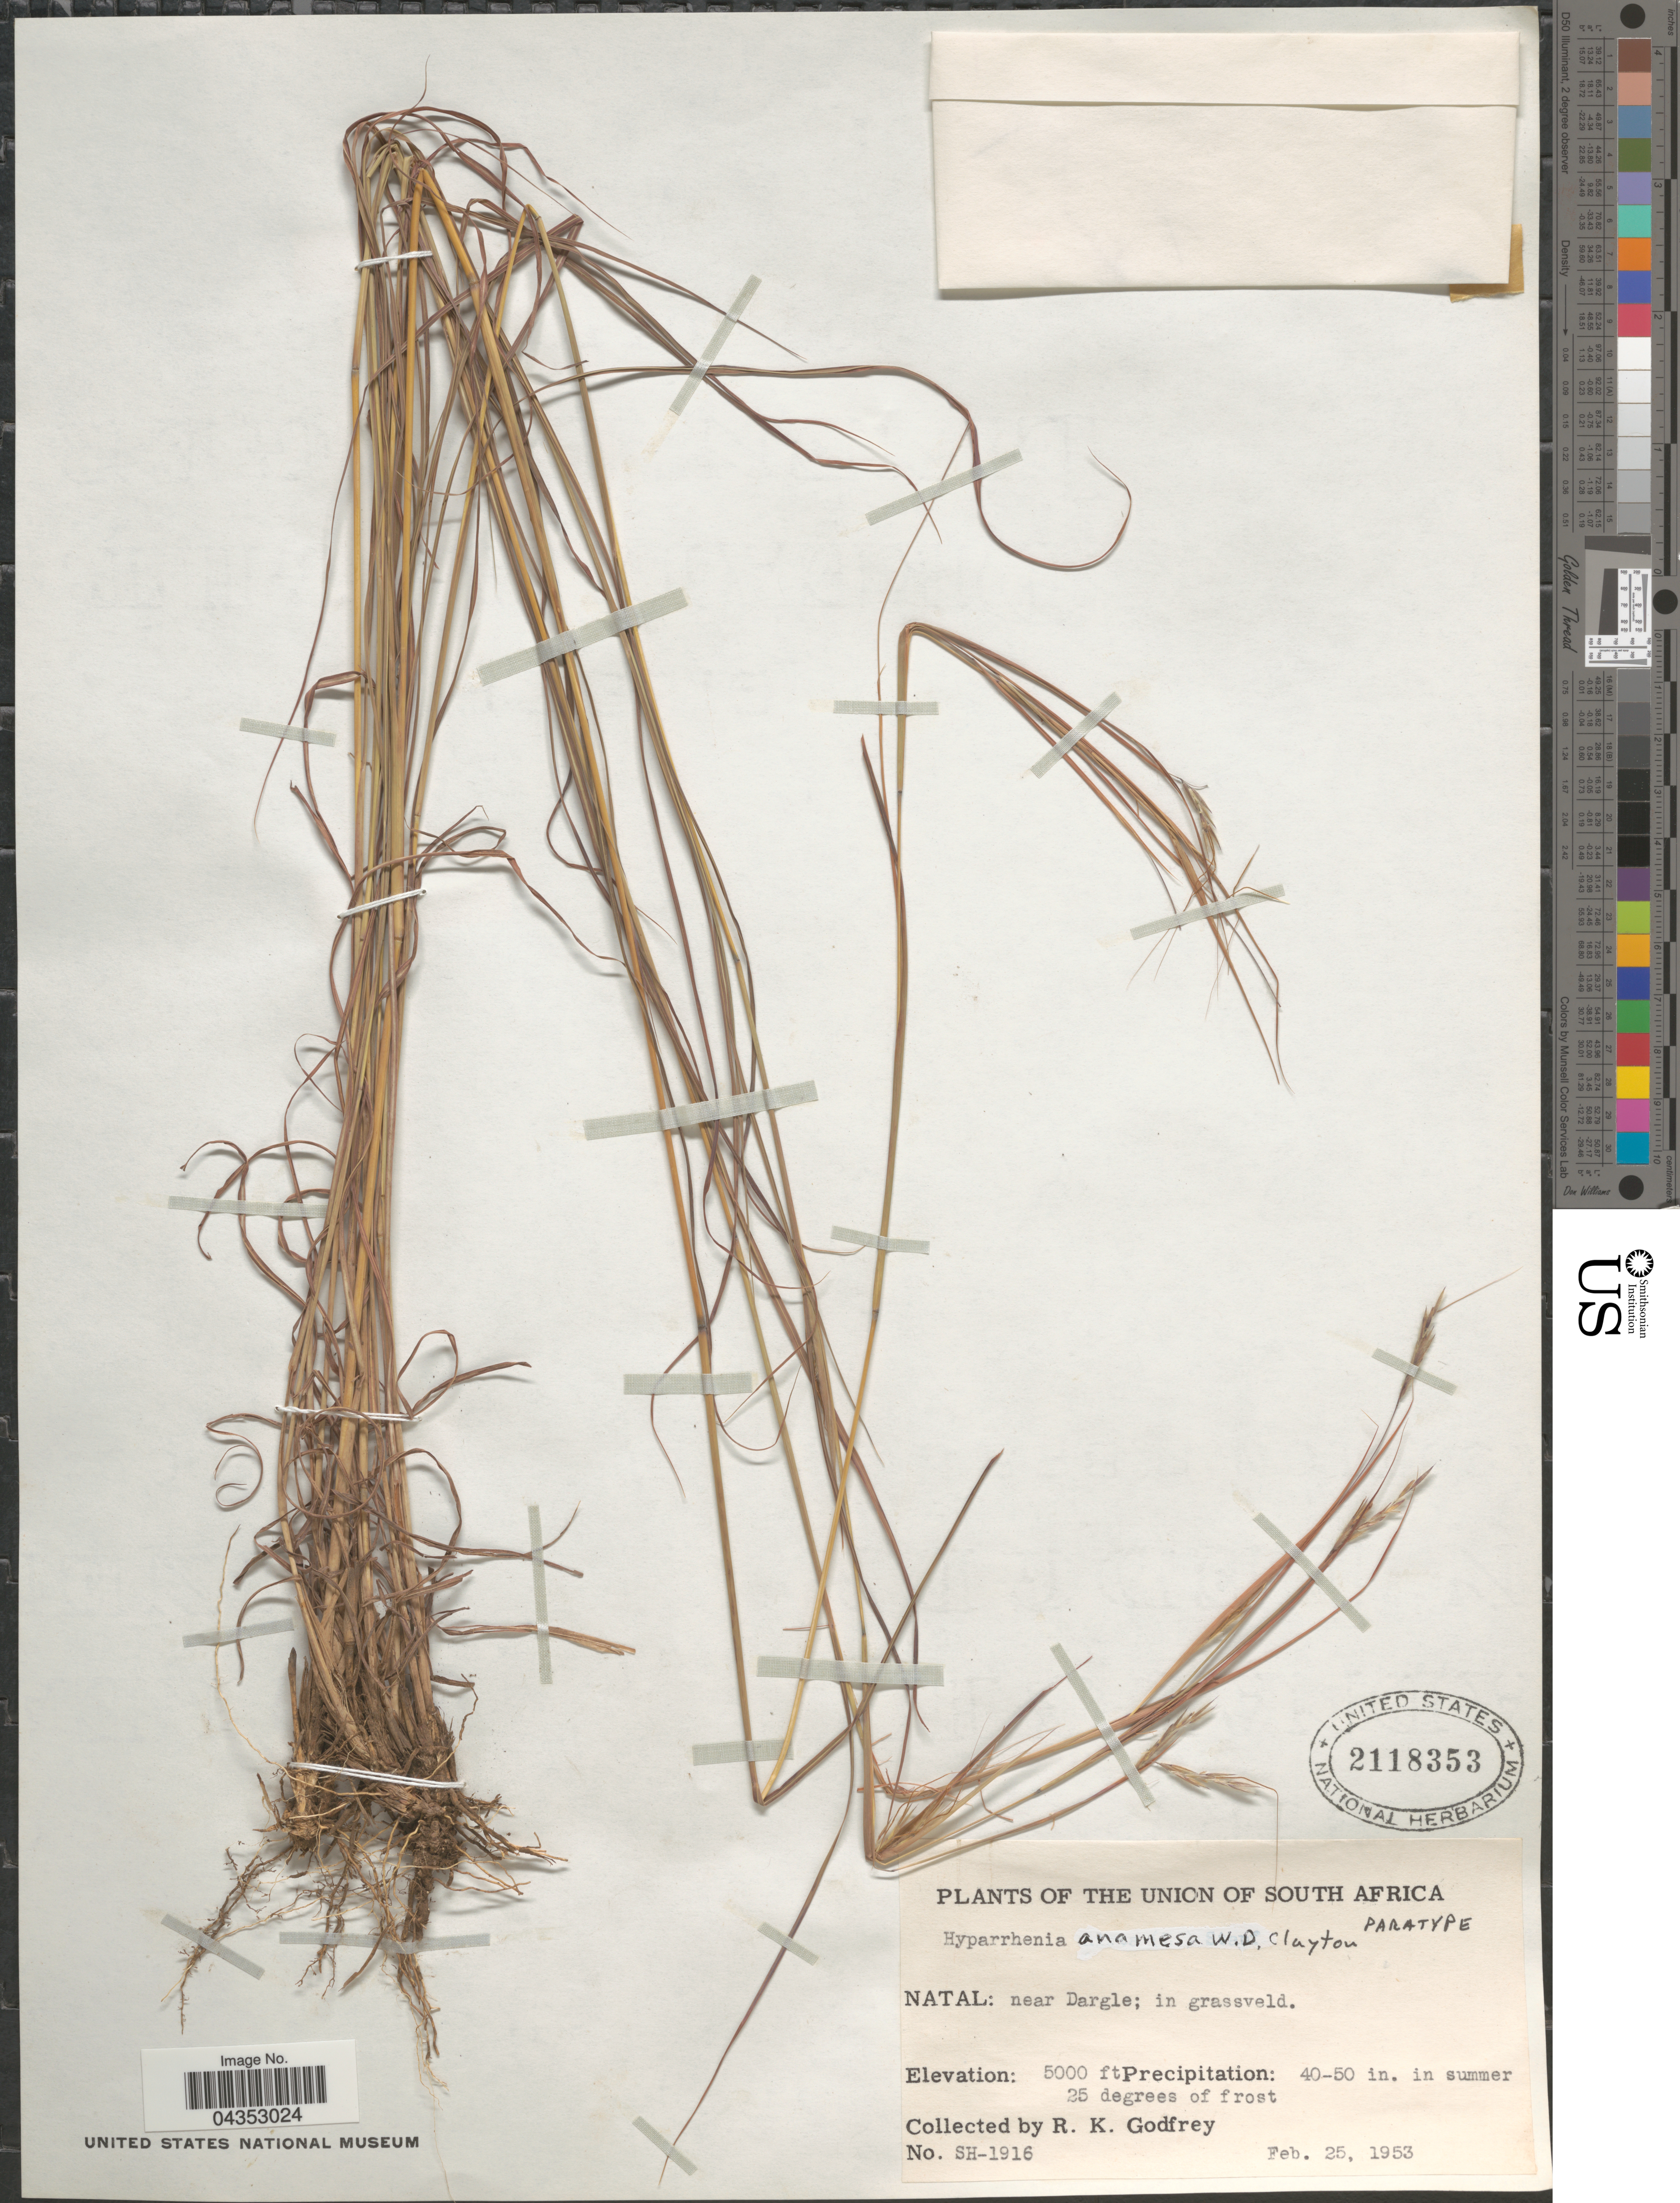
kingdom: Plantae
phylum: Tracheophyta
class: Liliopsida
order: Poales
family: Poaceae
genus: Hyparrhenia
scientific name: Hyparrhenia anamesa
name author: Clayton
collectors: R. K. Godfrey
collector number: SH-1916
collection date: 1953-02-25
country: South Africa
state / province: KwaZulu-Natal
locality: Union of South Africa. Natal: near Dargle; in grassveld.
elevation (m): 1524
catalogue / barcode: US 2118353